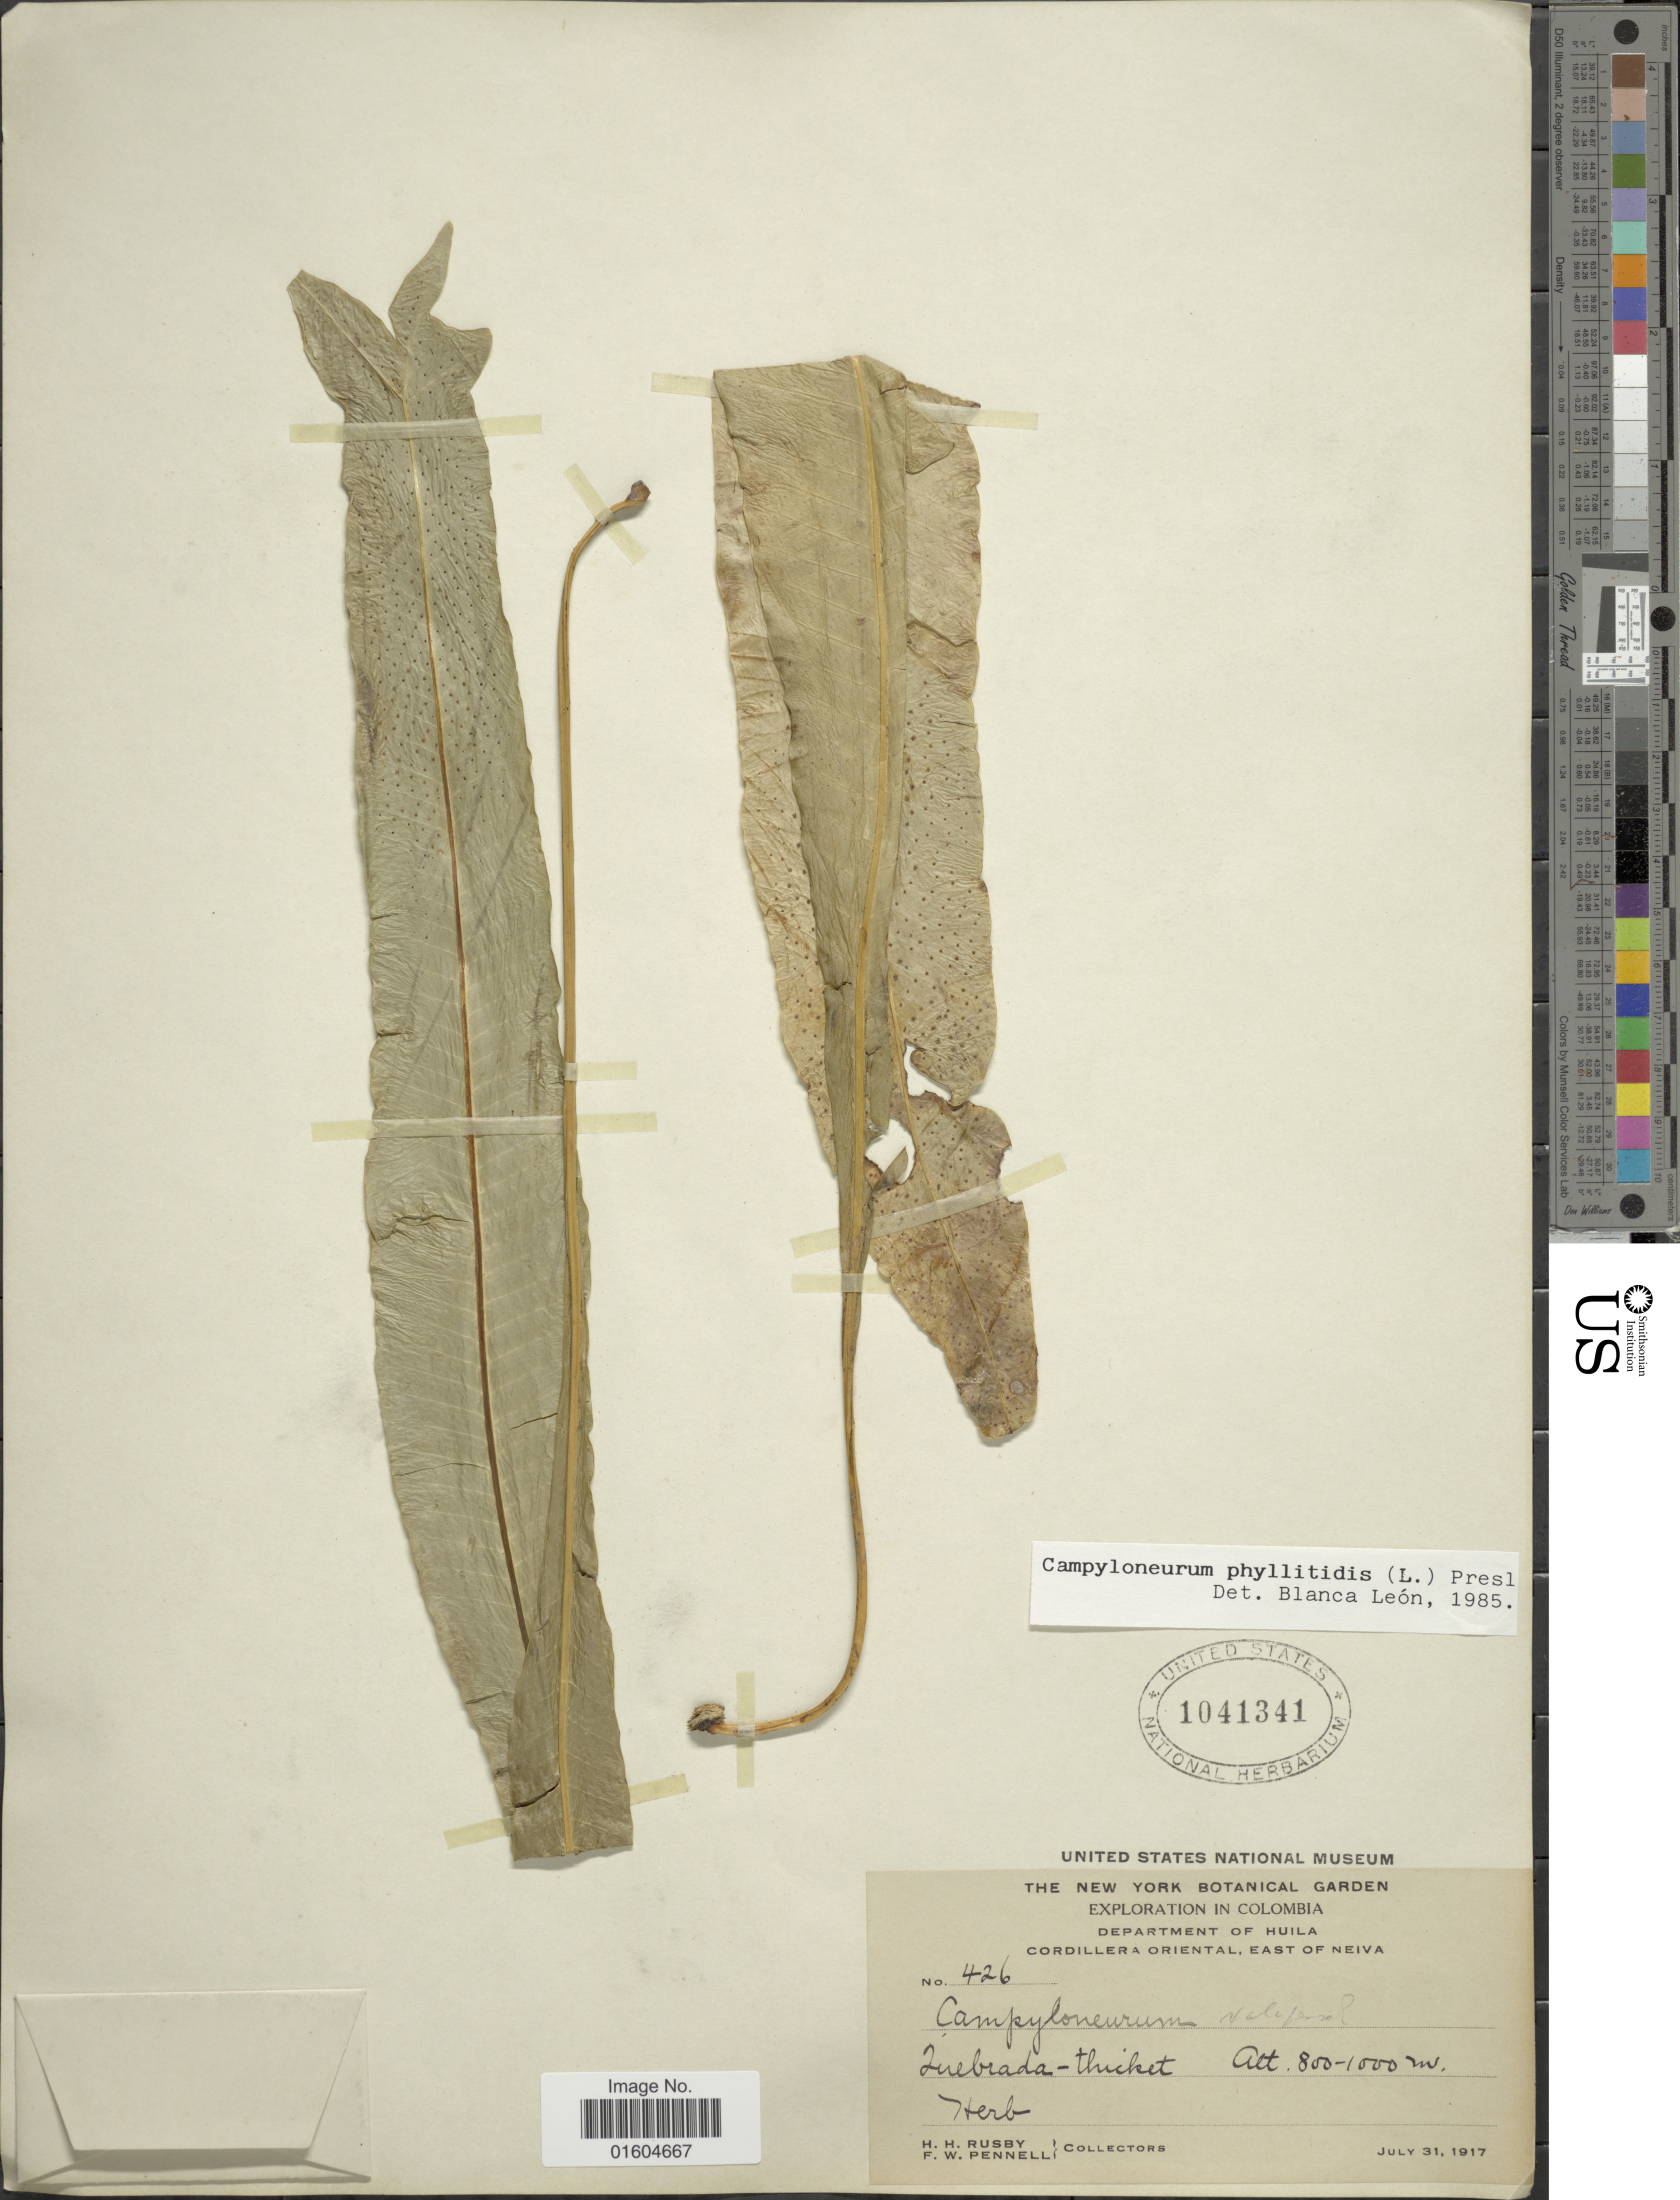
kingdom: Plantae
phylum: Tracheophyta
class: Polypodiopsida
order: Polypodiales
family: Polypodiaceae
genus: Campyloneurum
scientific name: Campyloneurum phyllitidis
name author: (L.) C. Presl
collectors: H. H. Rusby & F. W. Pennell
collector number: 426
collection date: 1917-07-31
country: Colombia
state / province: Huila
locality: Colombia, Department of Huila. Cordillera Oriental, East of Neiva. Quebrada [ravine] - thicket.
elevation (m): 800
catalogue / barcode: US 1041341